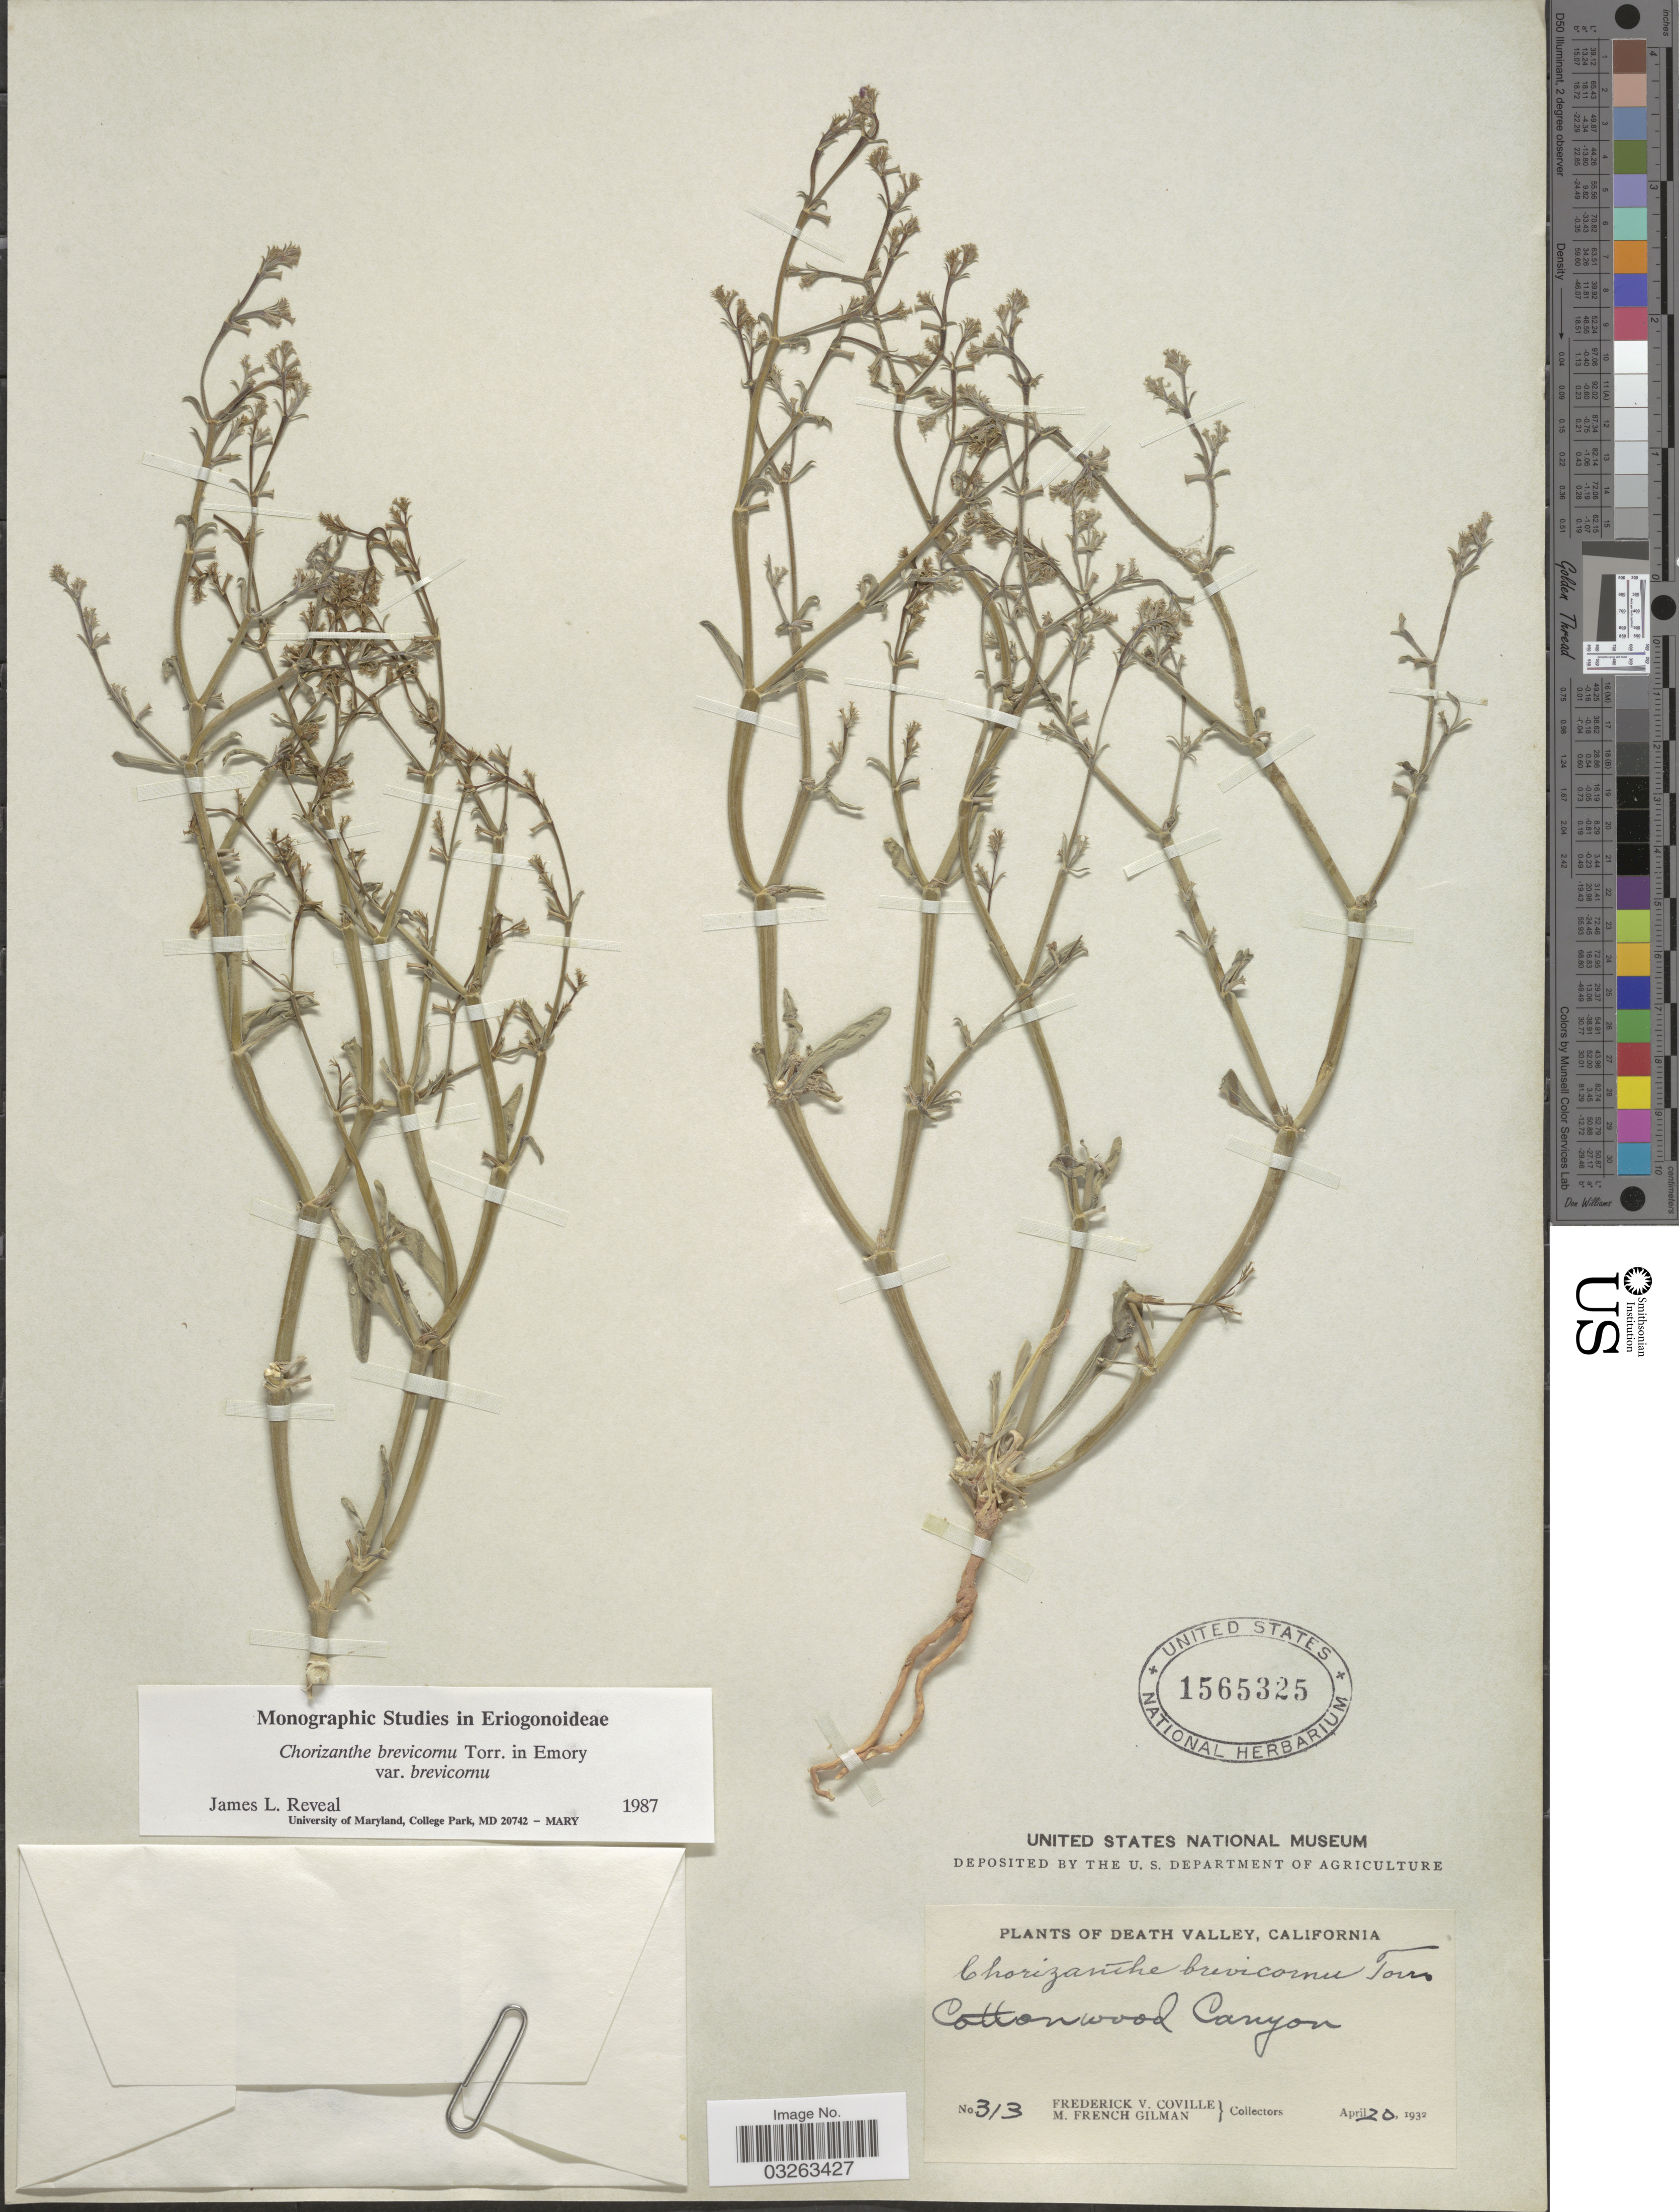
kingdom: Plantae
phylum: Tracheophyta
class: Magnoliopsida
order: Caryophyllales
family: Polygonaceae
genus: Chorizanthe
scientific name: Chorizanthe brevicornu var. brevicornu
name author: Torr.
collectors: F. V. Coville & M. F. Gilman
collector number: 313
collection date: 1932-04-20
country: United States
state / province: California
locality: Death Valley. Cottonwood Canyon.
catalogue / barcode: US 1565325